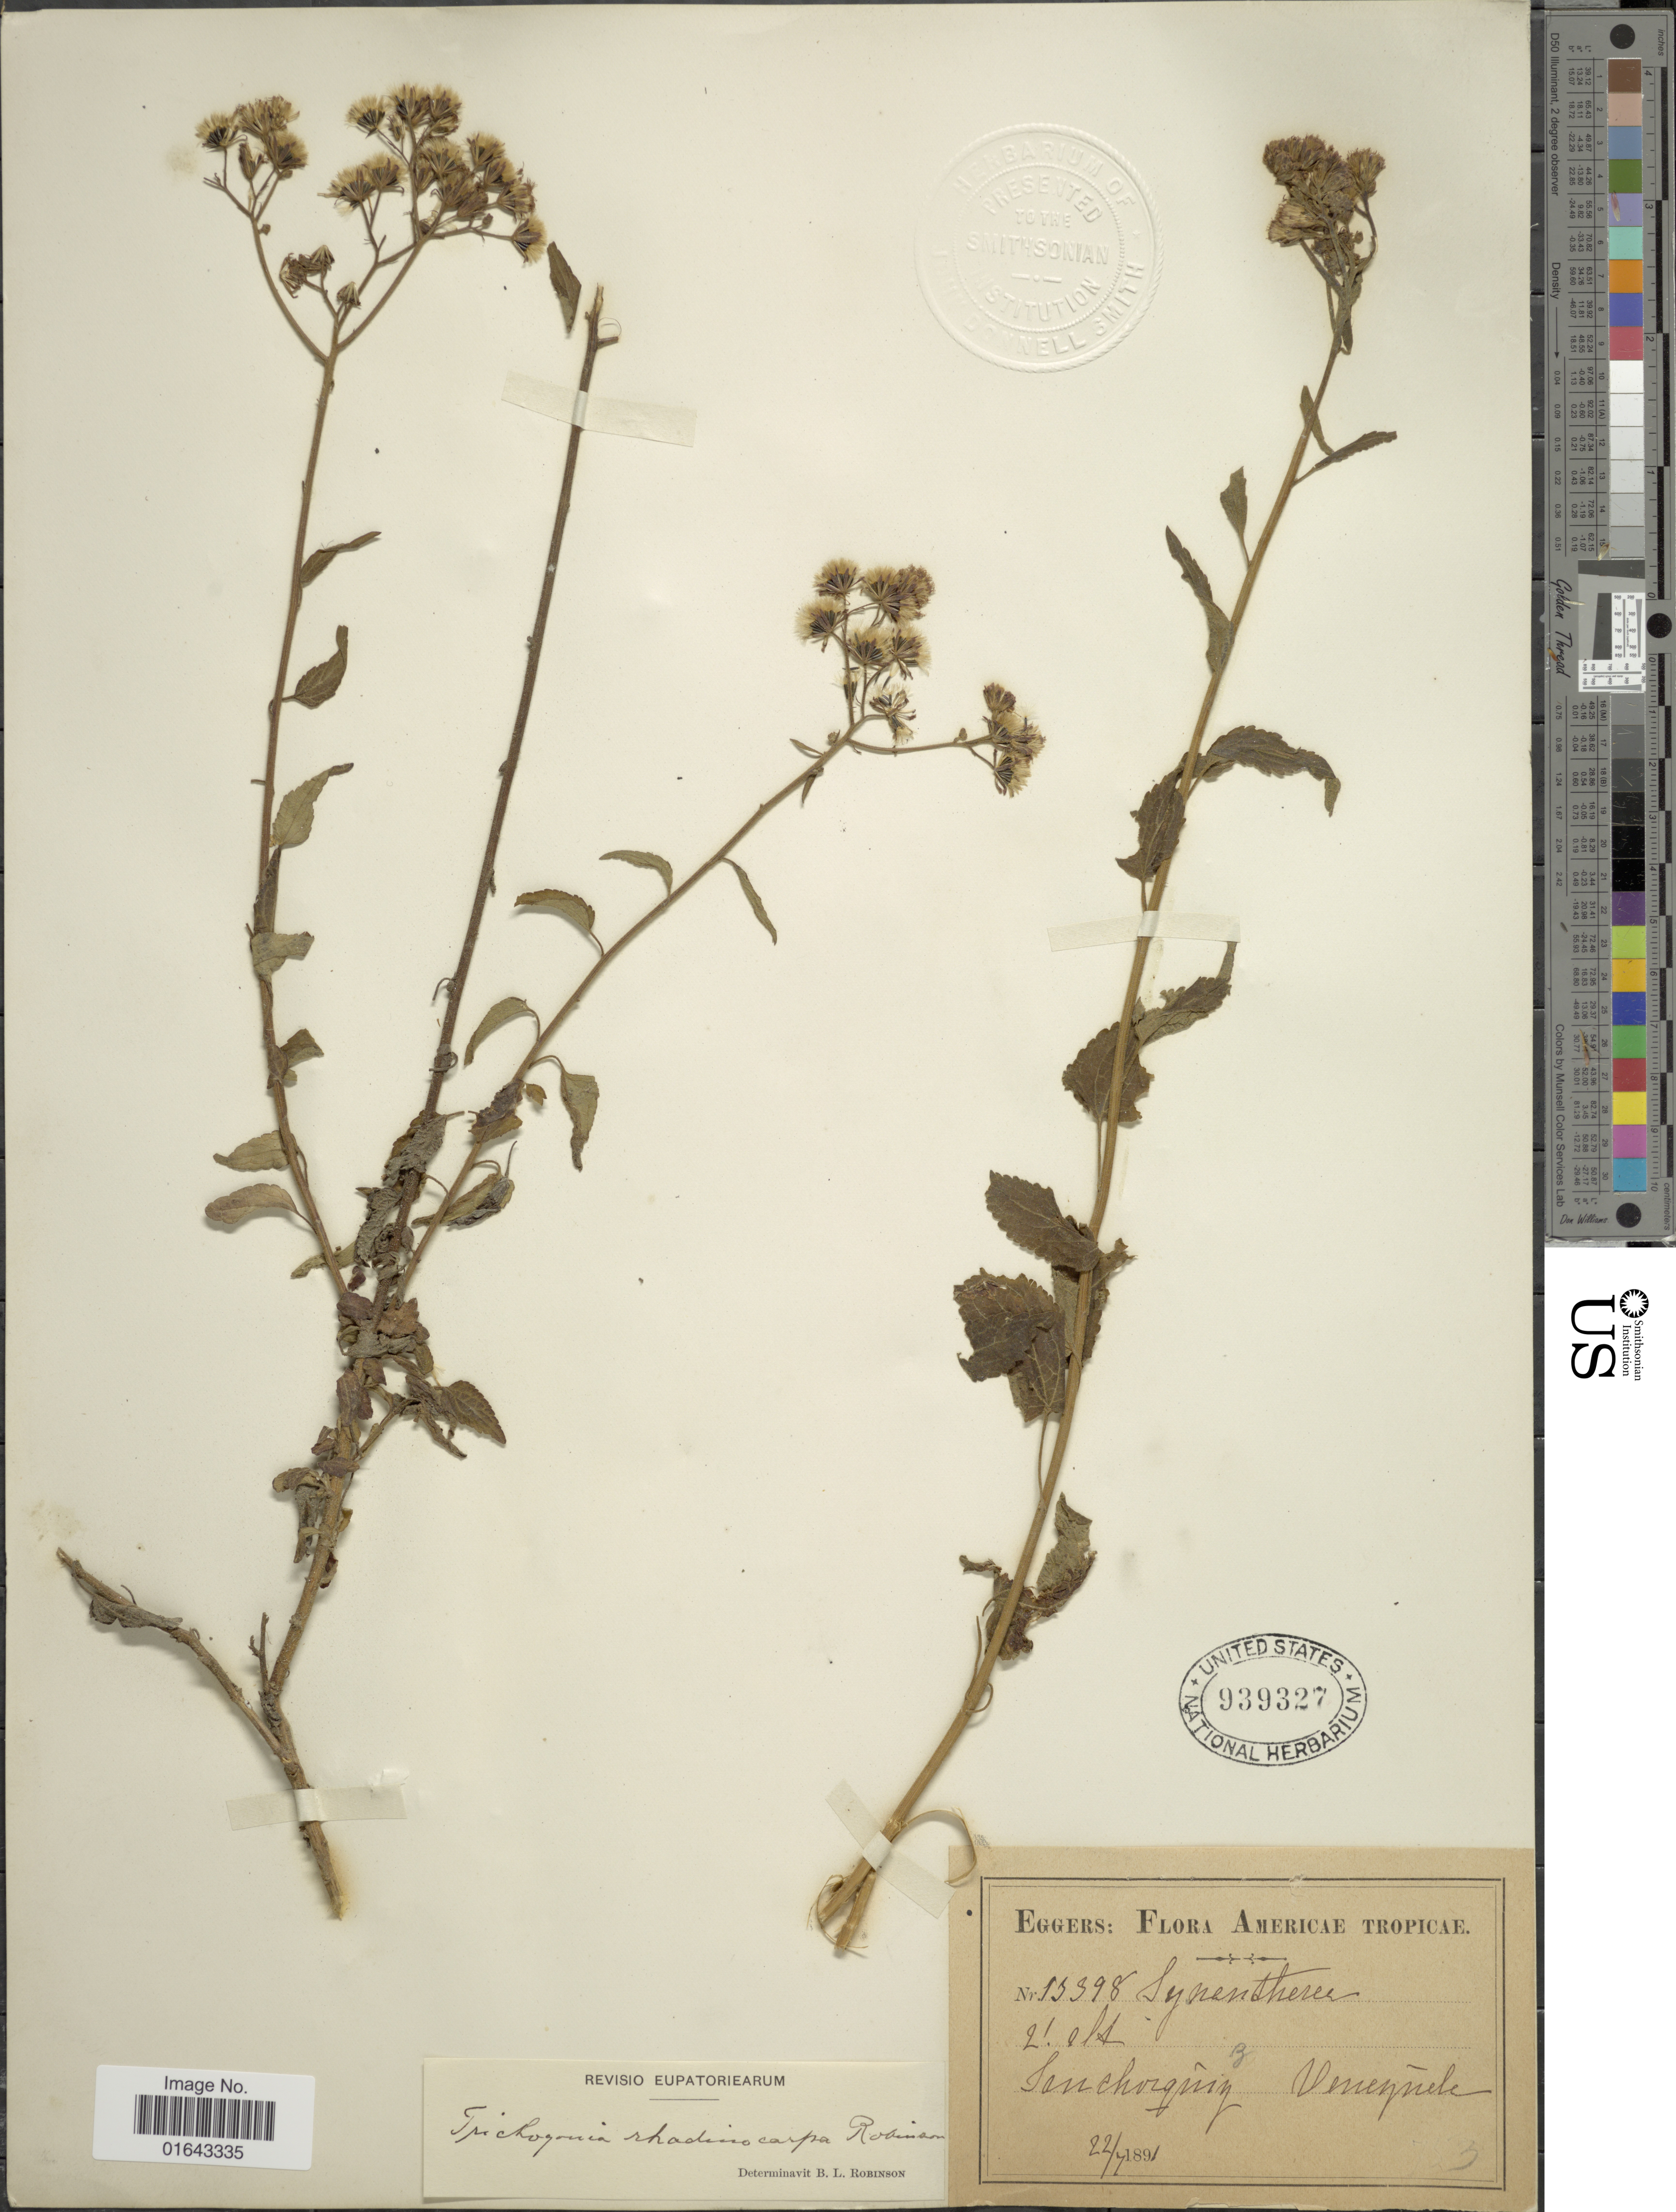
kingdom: Plantae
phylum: Tracheophyta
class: Magnoliopsida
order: Asterales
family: Asteraceae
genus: Trichogonia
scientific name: Trichogonia rhadinocarpa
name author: B.L. Rob.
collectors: -. Eggers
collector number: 13398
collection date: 1891-07-22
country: Venezuela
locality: Sanchorquiz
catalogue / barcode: US 939327